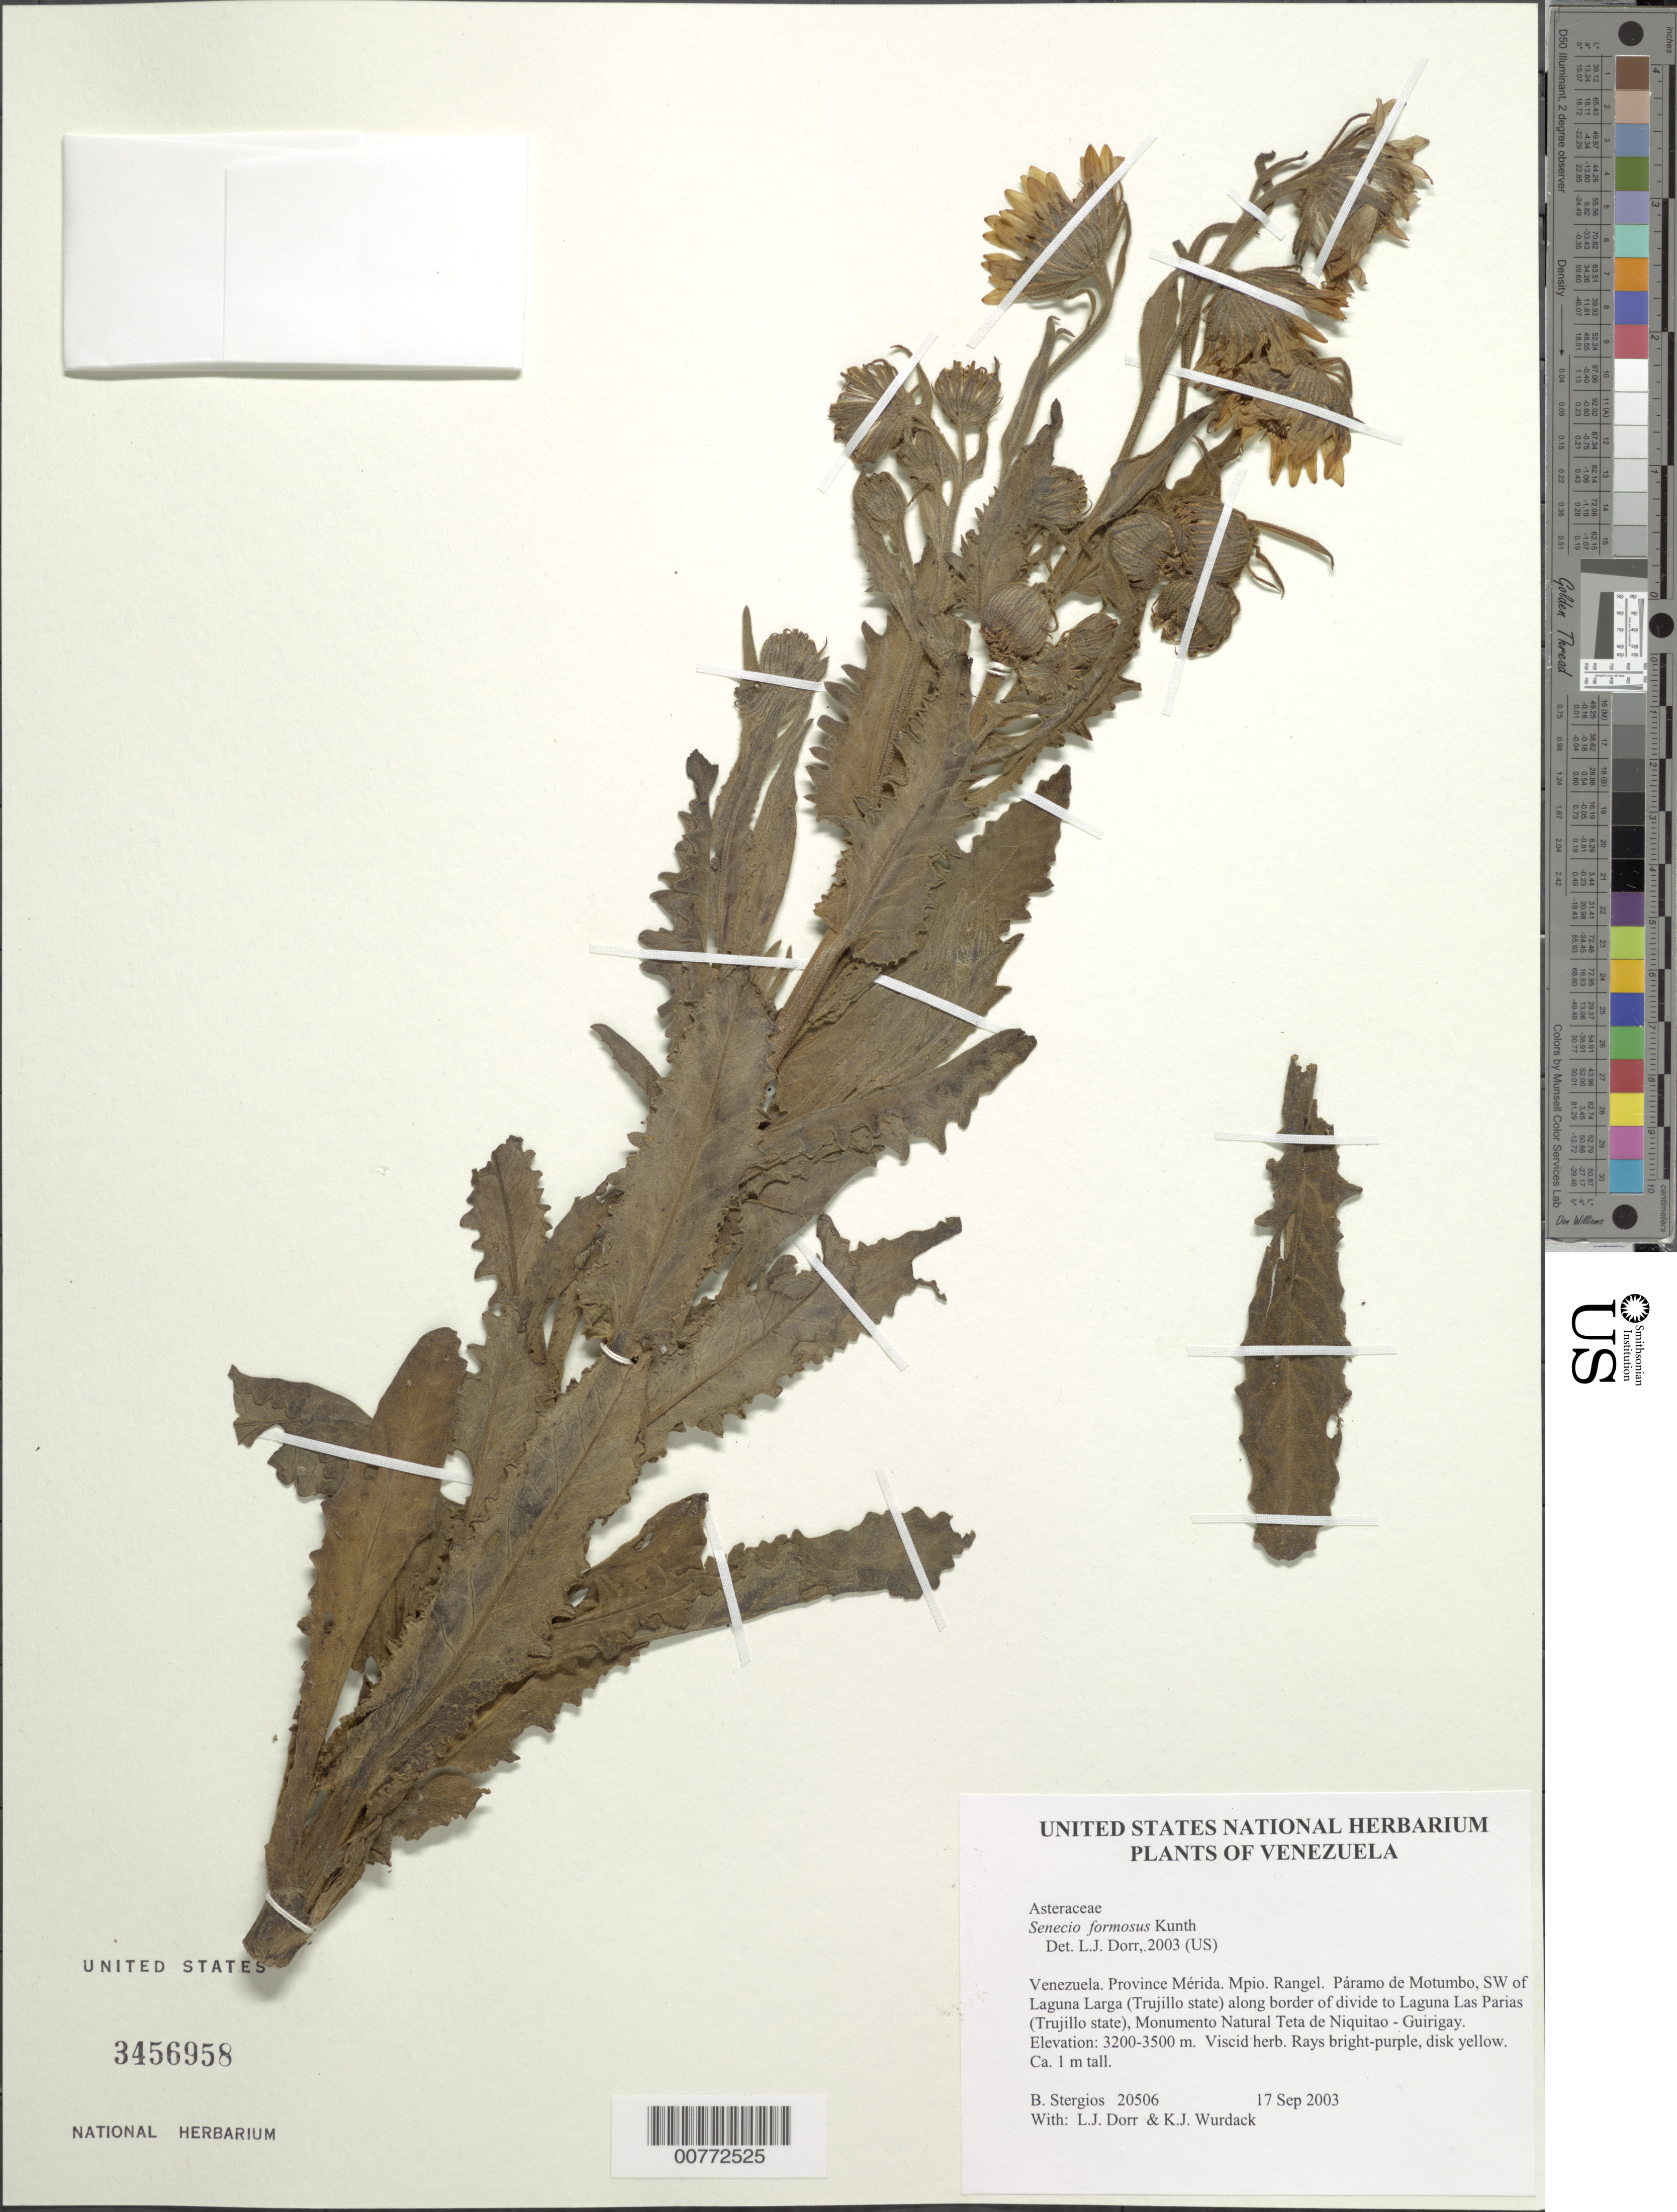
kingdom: Plantae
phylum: Tracheophyta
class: Magnoliopsida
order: Asterales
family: Asteraceae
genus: Senecio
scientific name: Senecio wedglacialis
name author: Cuatrec.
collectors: B. G. Stergios, L. J. Dorr & K. Wurdack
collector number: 20506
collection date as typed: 17 Sep 2003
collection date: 2003-09-17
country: Venezuela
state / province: Mérida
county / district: Rangel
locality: Páramo de Motumbo, NW of Laguna Larga (Trujillo state), Monumento Natural Teta de Niquitao - Guirigay.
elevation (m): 3200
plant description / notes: F, NY, PORT, TEX, US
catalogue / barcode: US 3456958